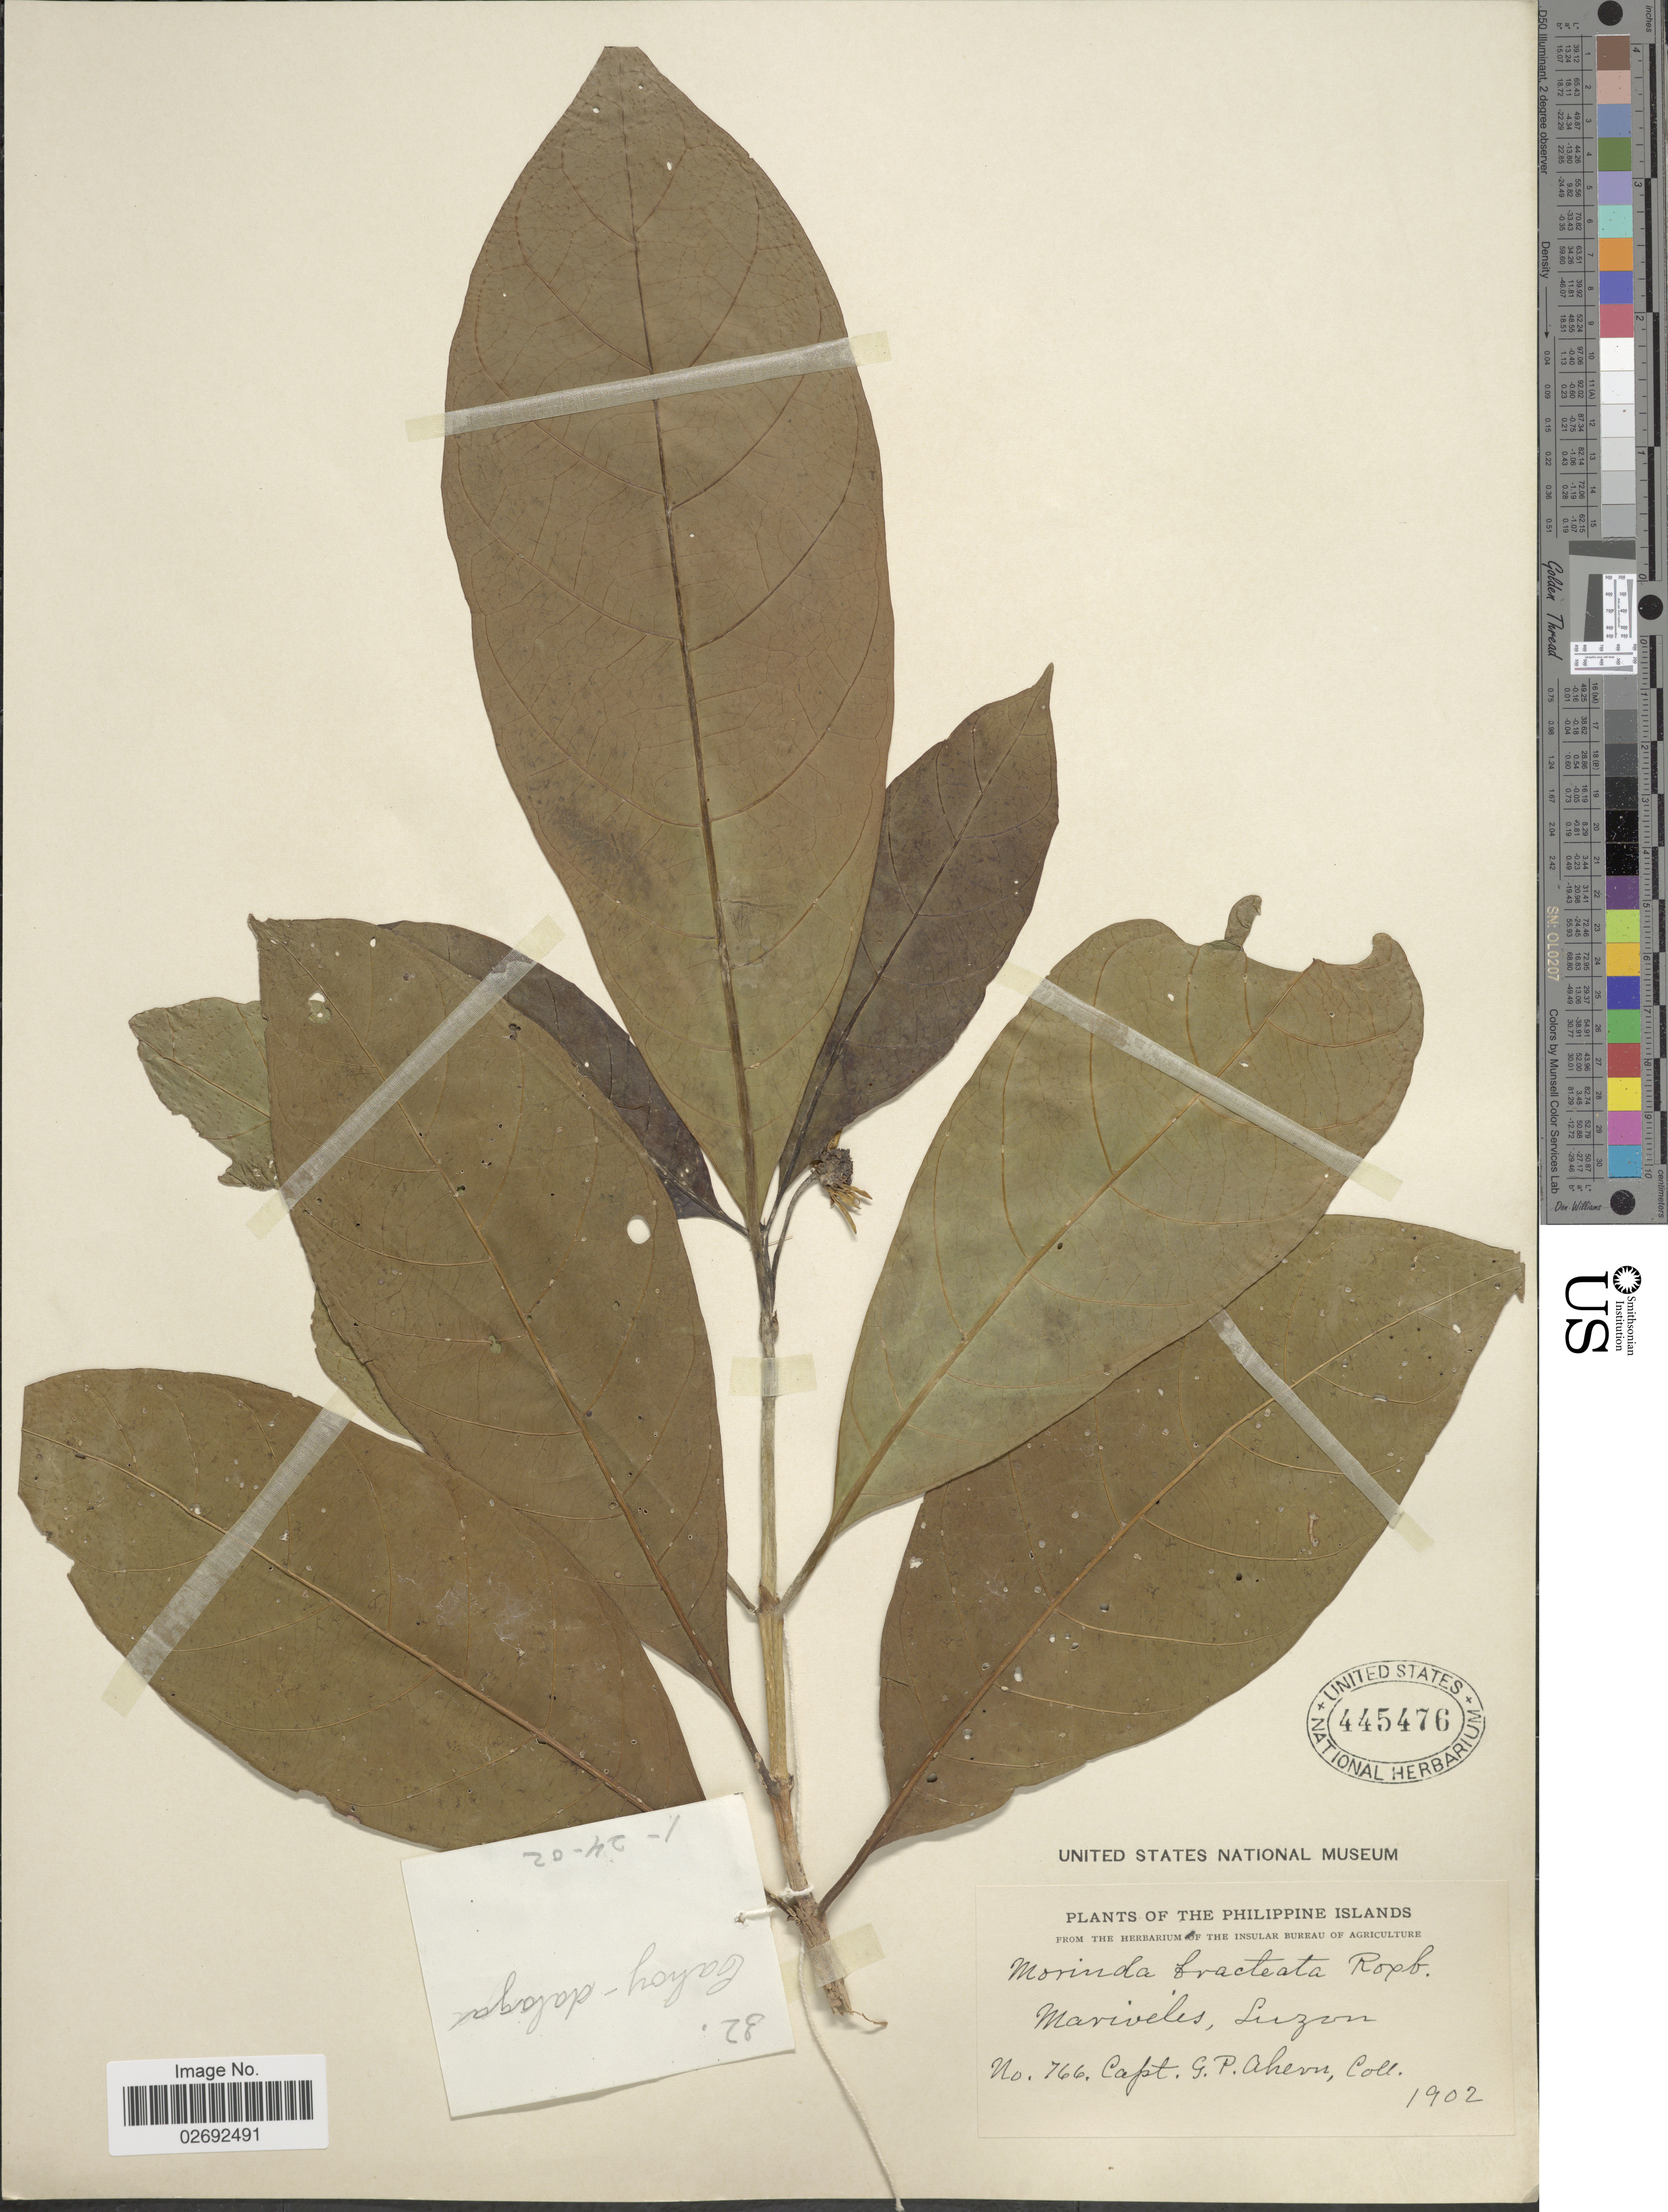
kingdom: Plantae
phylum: Tracheophyta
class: Magnoliopsida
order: Gentianales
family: Rubiaceae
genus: Morinda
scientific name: Morinda bracteata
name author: Roxb.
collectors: G. Ahern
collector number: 766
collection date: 1902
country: Philippines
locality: Mariveles, Luzon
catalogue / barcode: US 445476